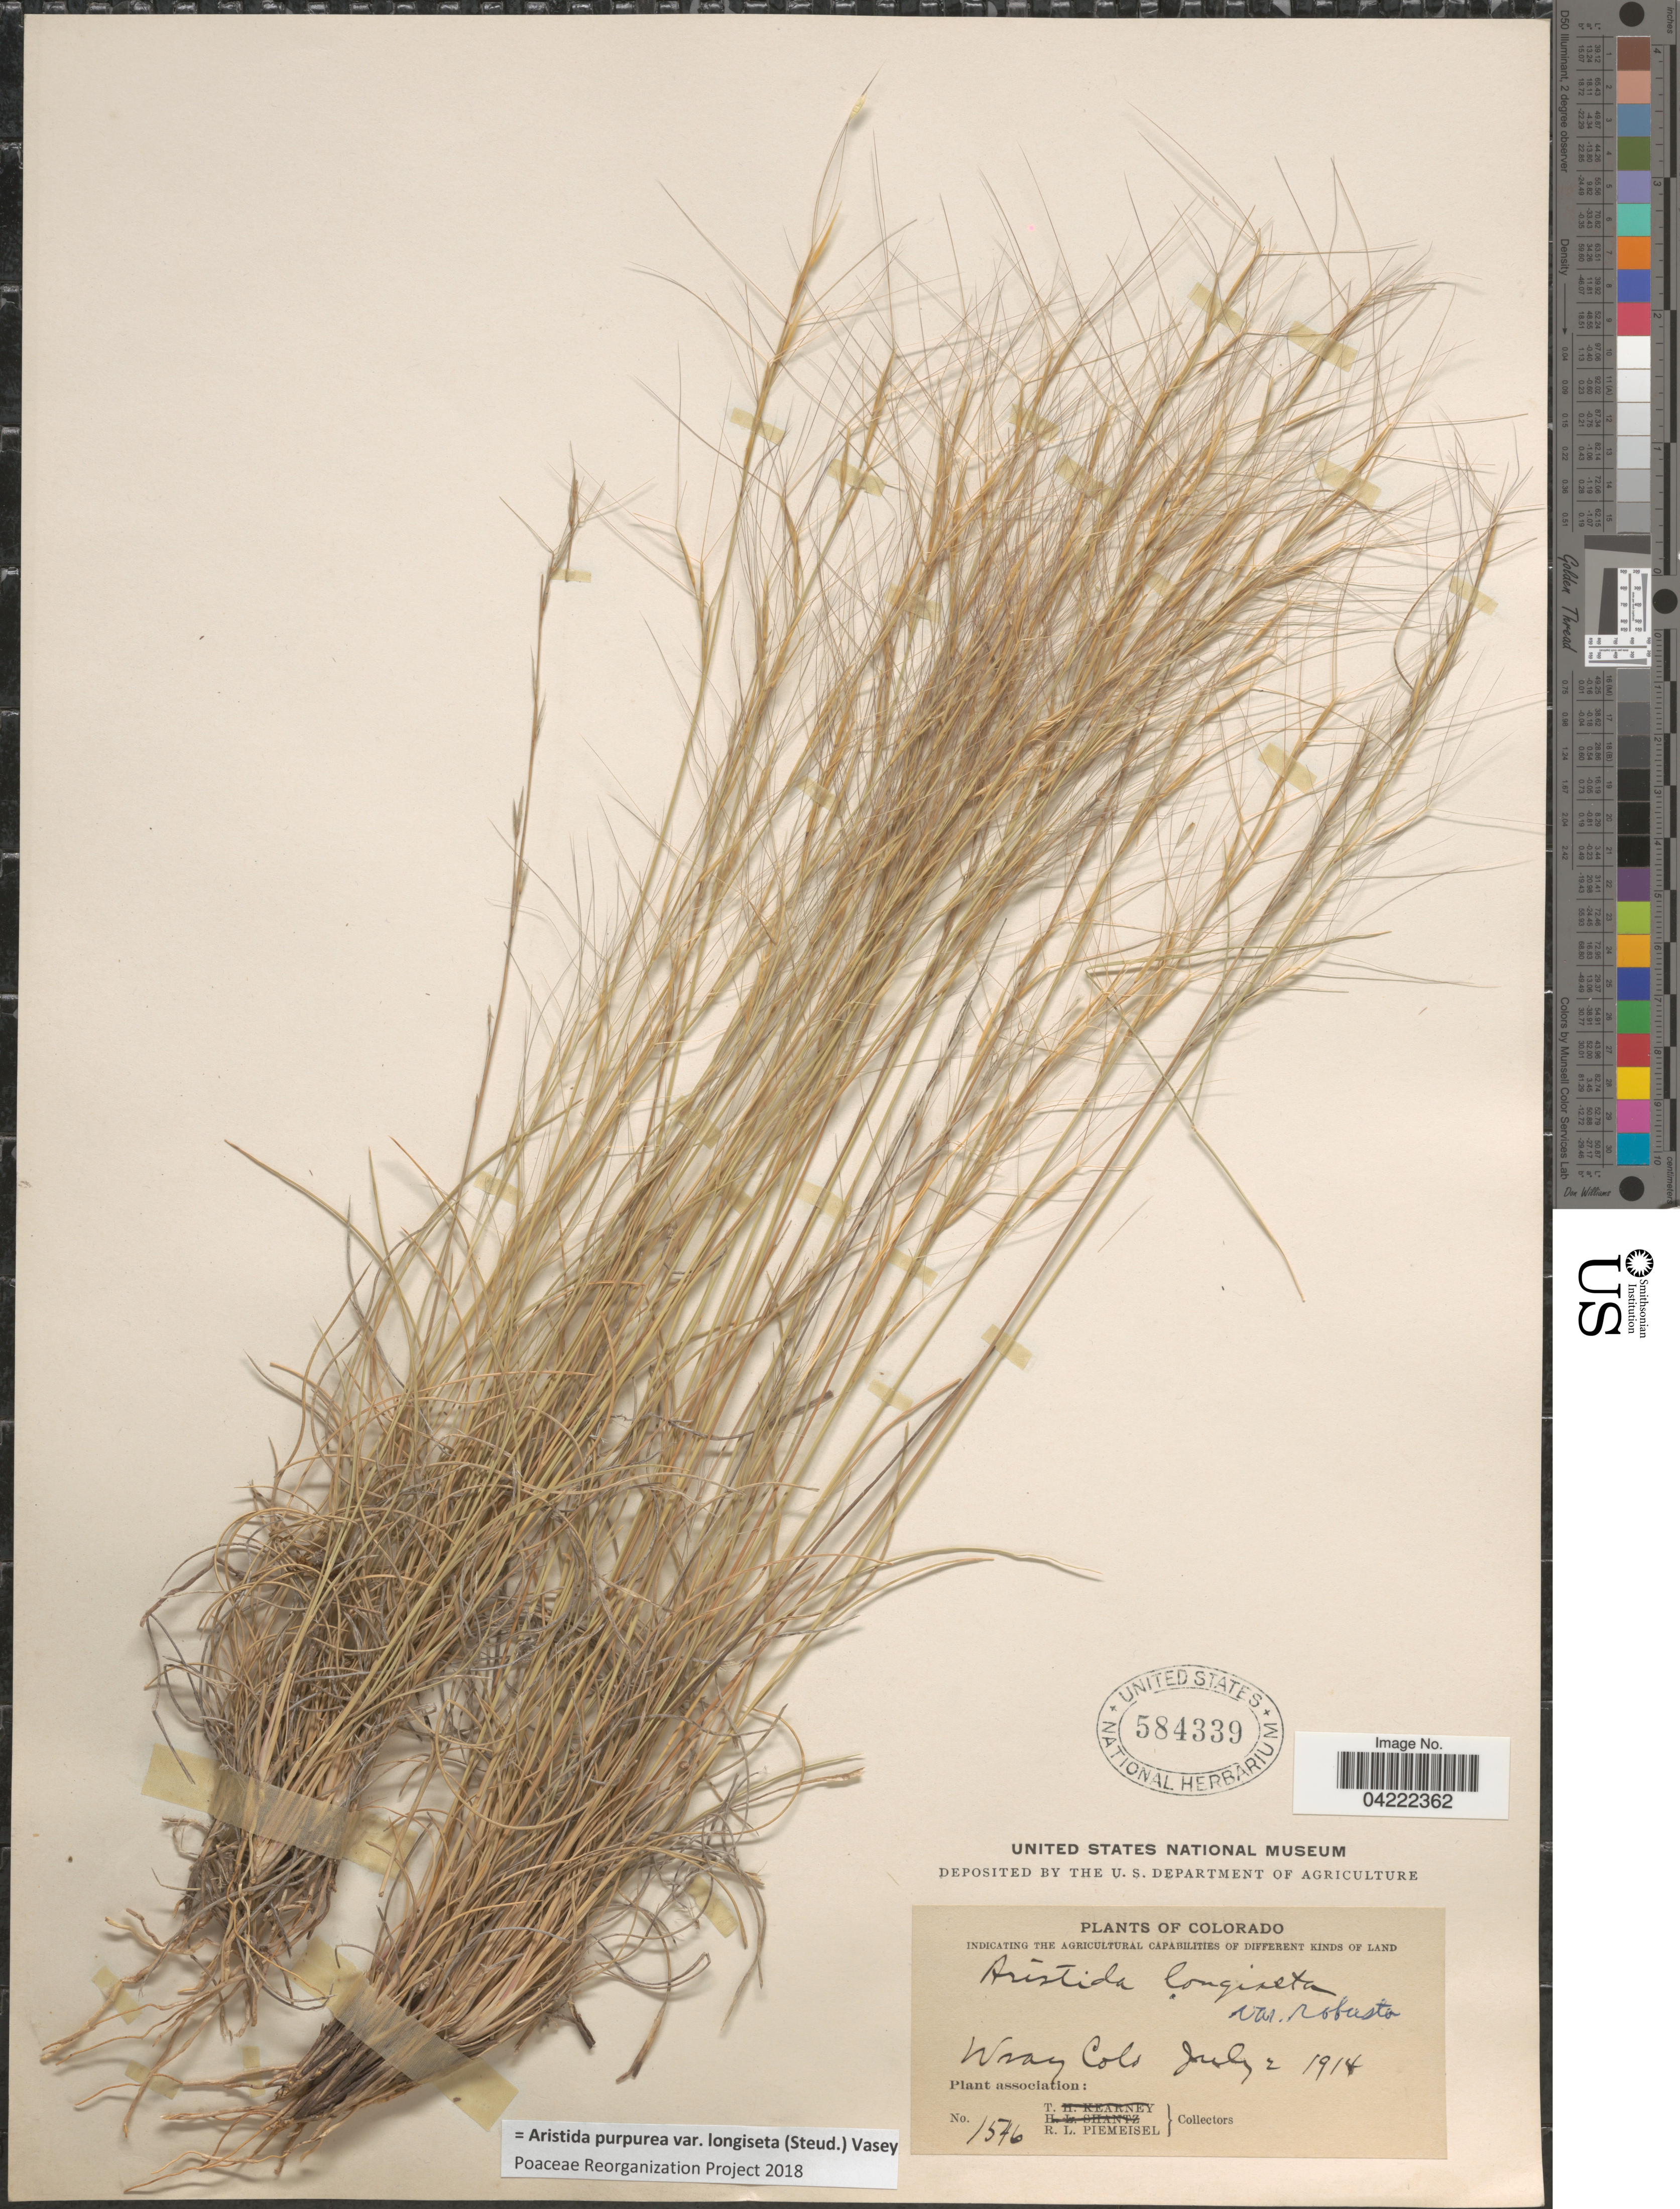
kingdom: Plantae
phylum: Tracheophyta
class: Liliopsida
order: Poales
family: Poaceae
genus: Aristida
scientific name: Aristida purpurea var. longiseta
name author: (Steud.) Vasey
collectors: R. L. Piemeisel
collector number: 1546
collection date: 1914-07-02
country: United States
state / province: Colorado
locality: Wray Colo.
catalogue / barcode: US 584339